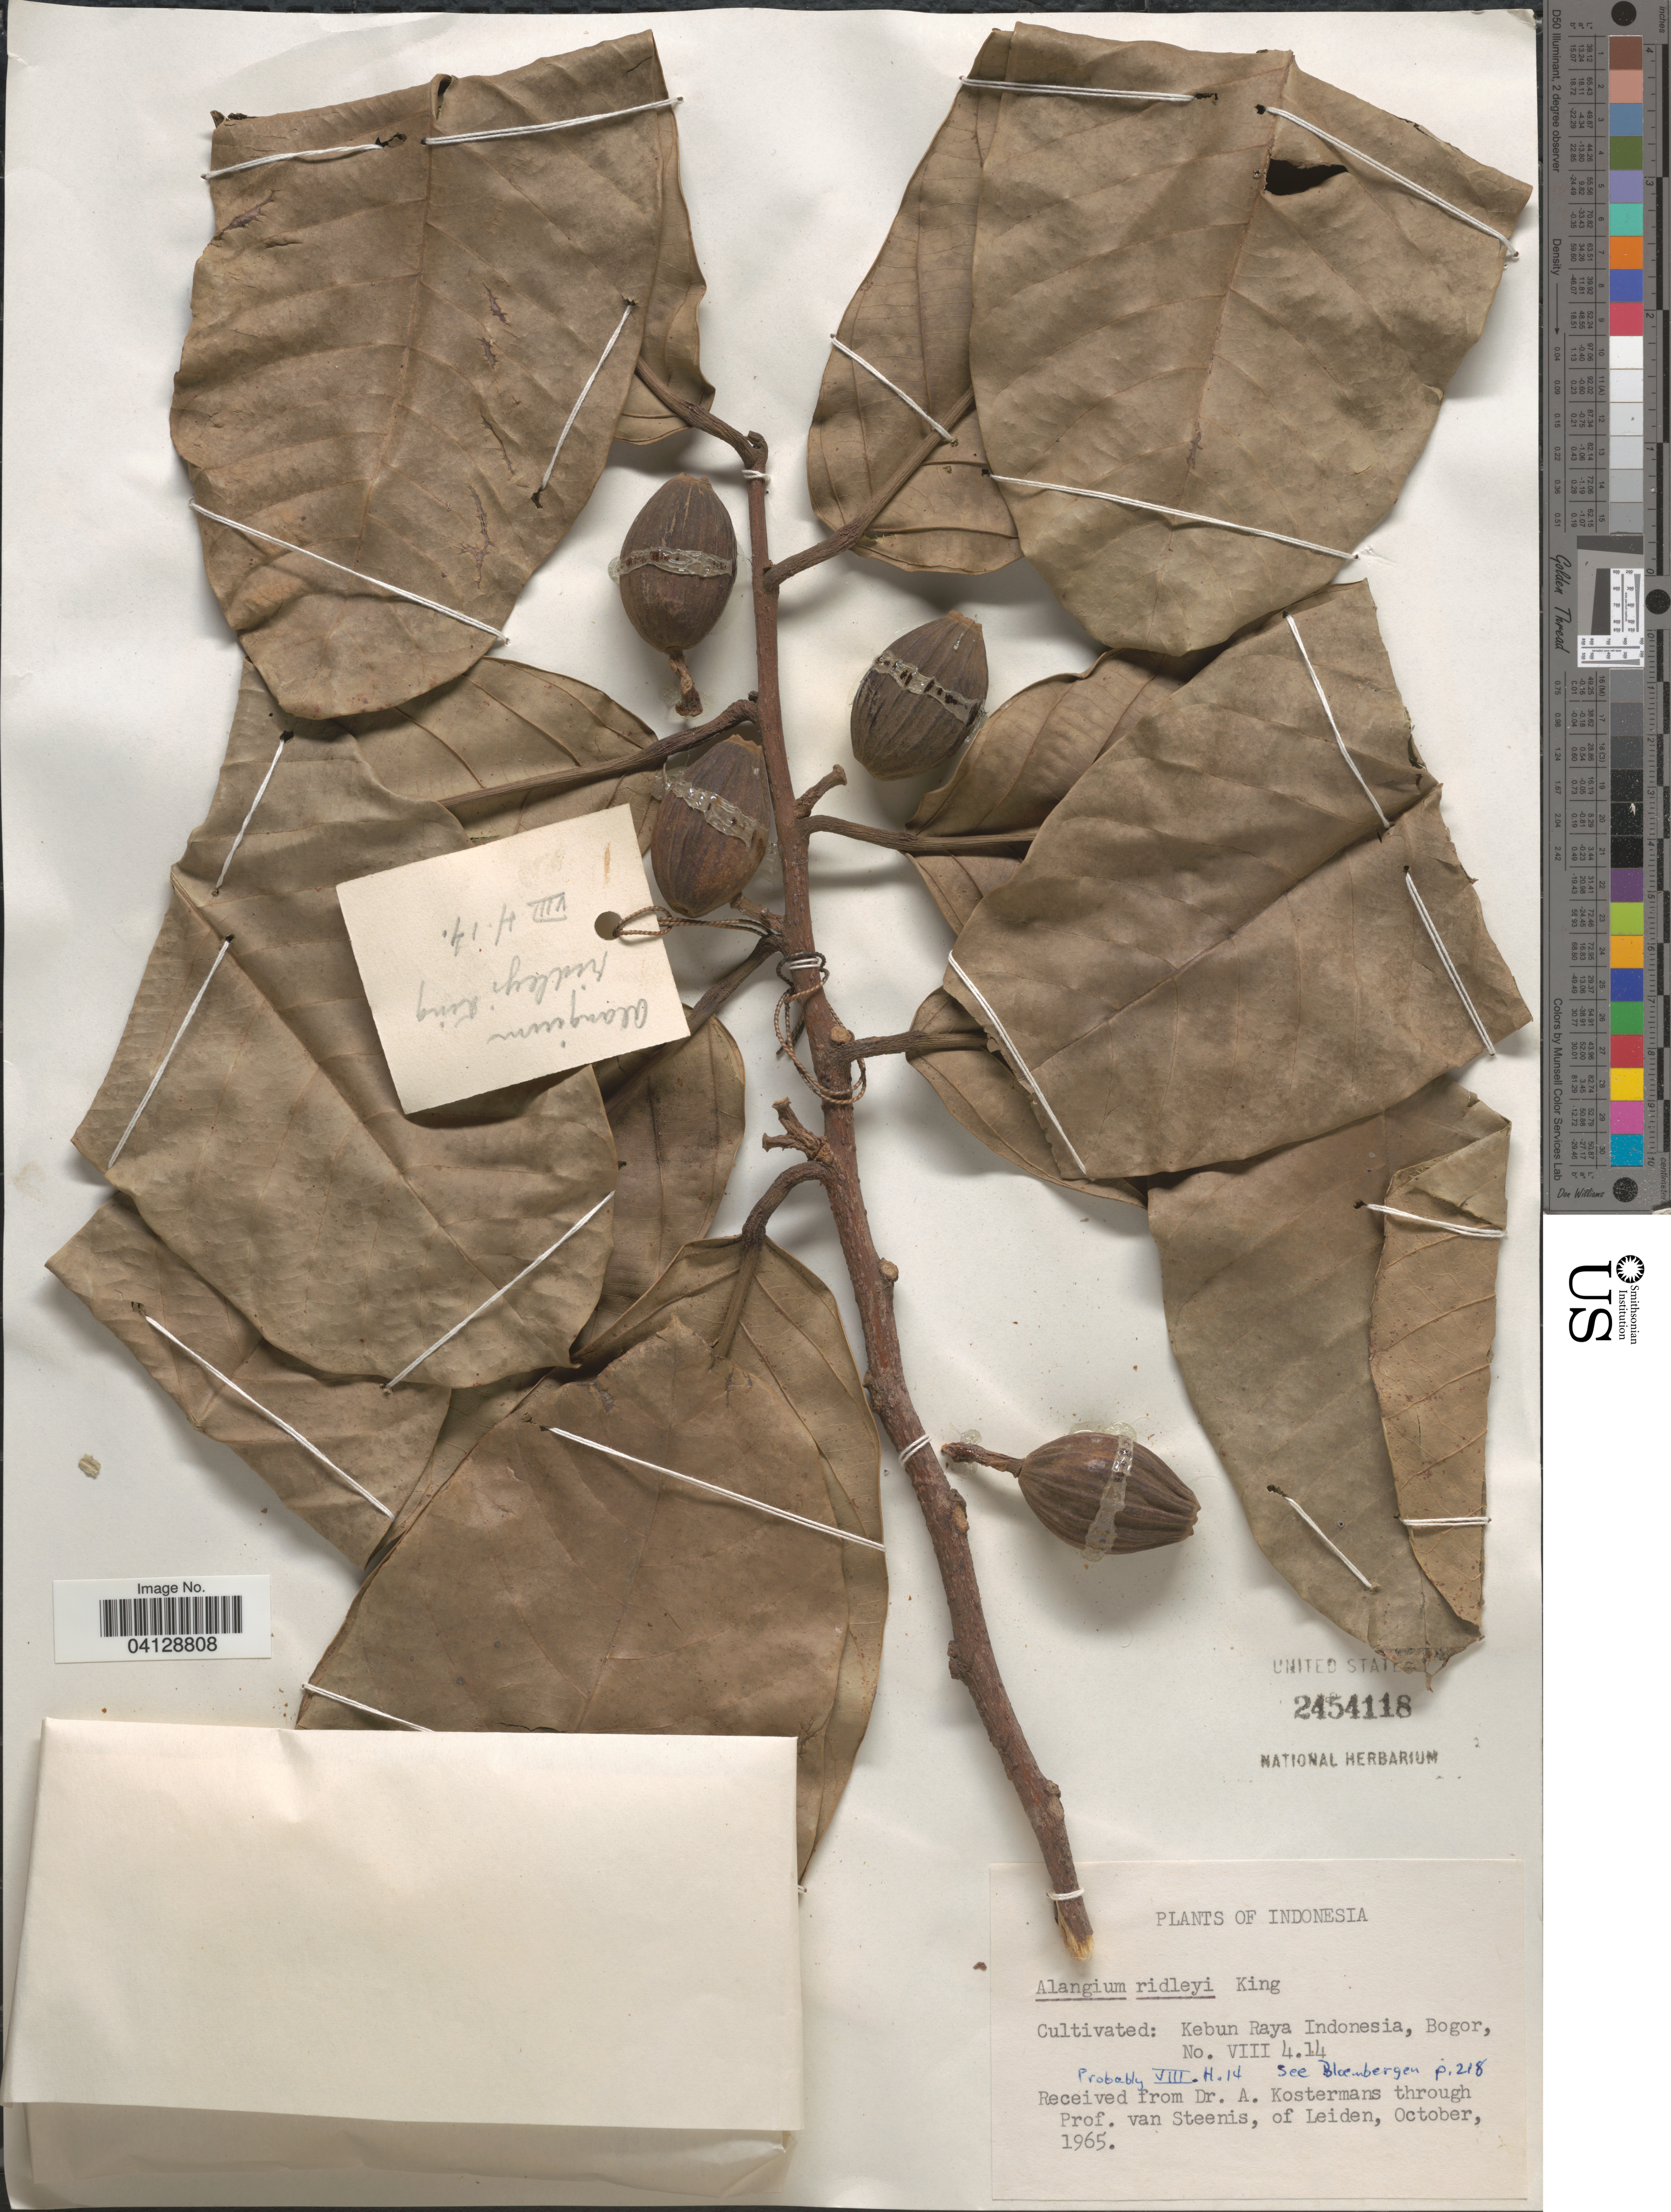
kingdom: Plantae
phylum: Tracheophyta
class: Magnoliopsida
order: Cornales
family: Cornaceae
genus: Alangium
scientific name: Alangium ridleyi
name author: King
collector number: VIII414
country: Indonesia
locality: Kebun Raya, Bogor.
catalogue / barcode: US 2454118